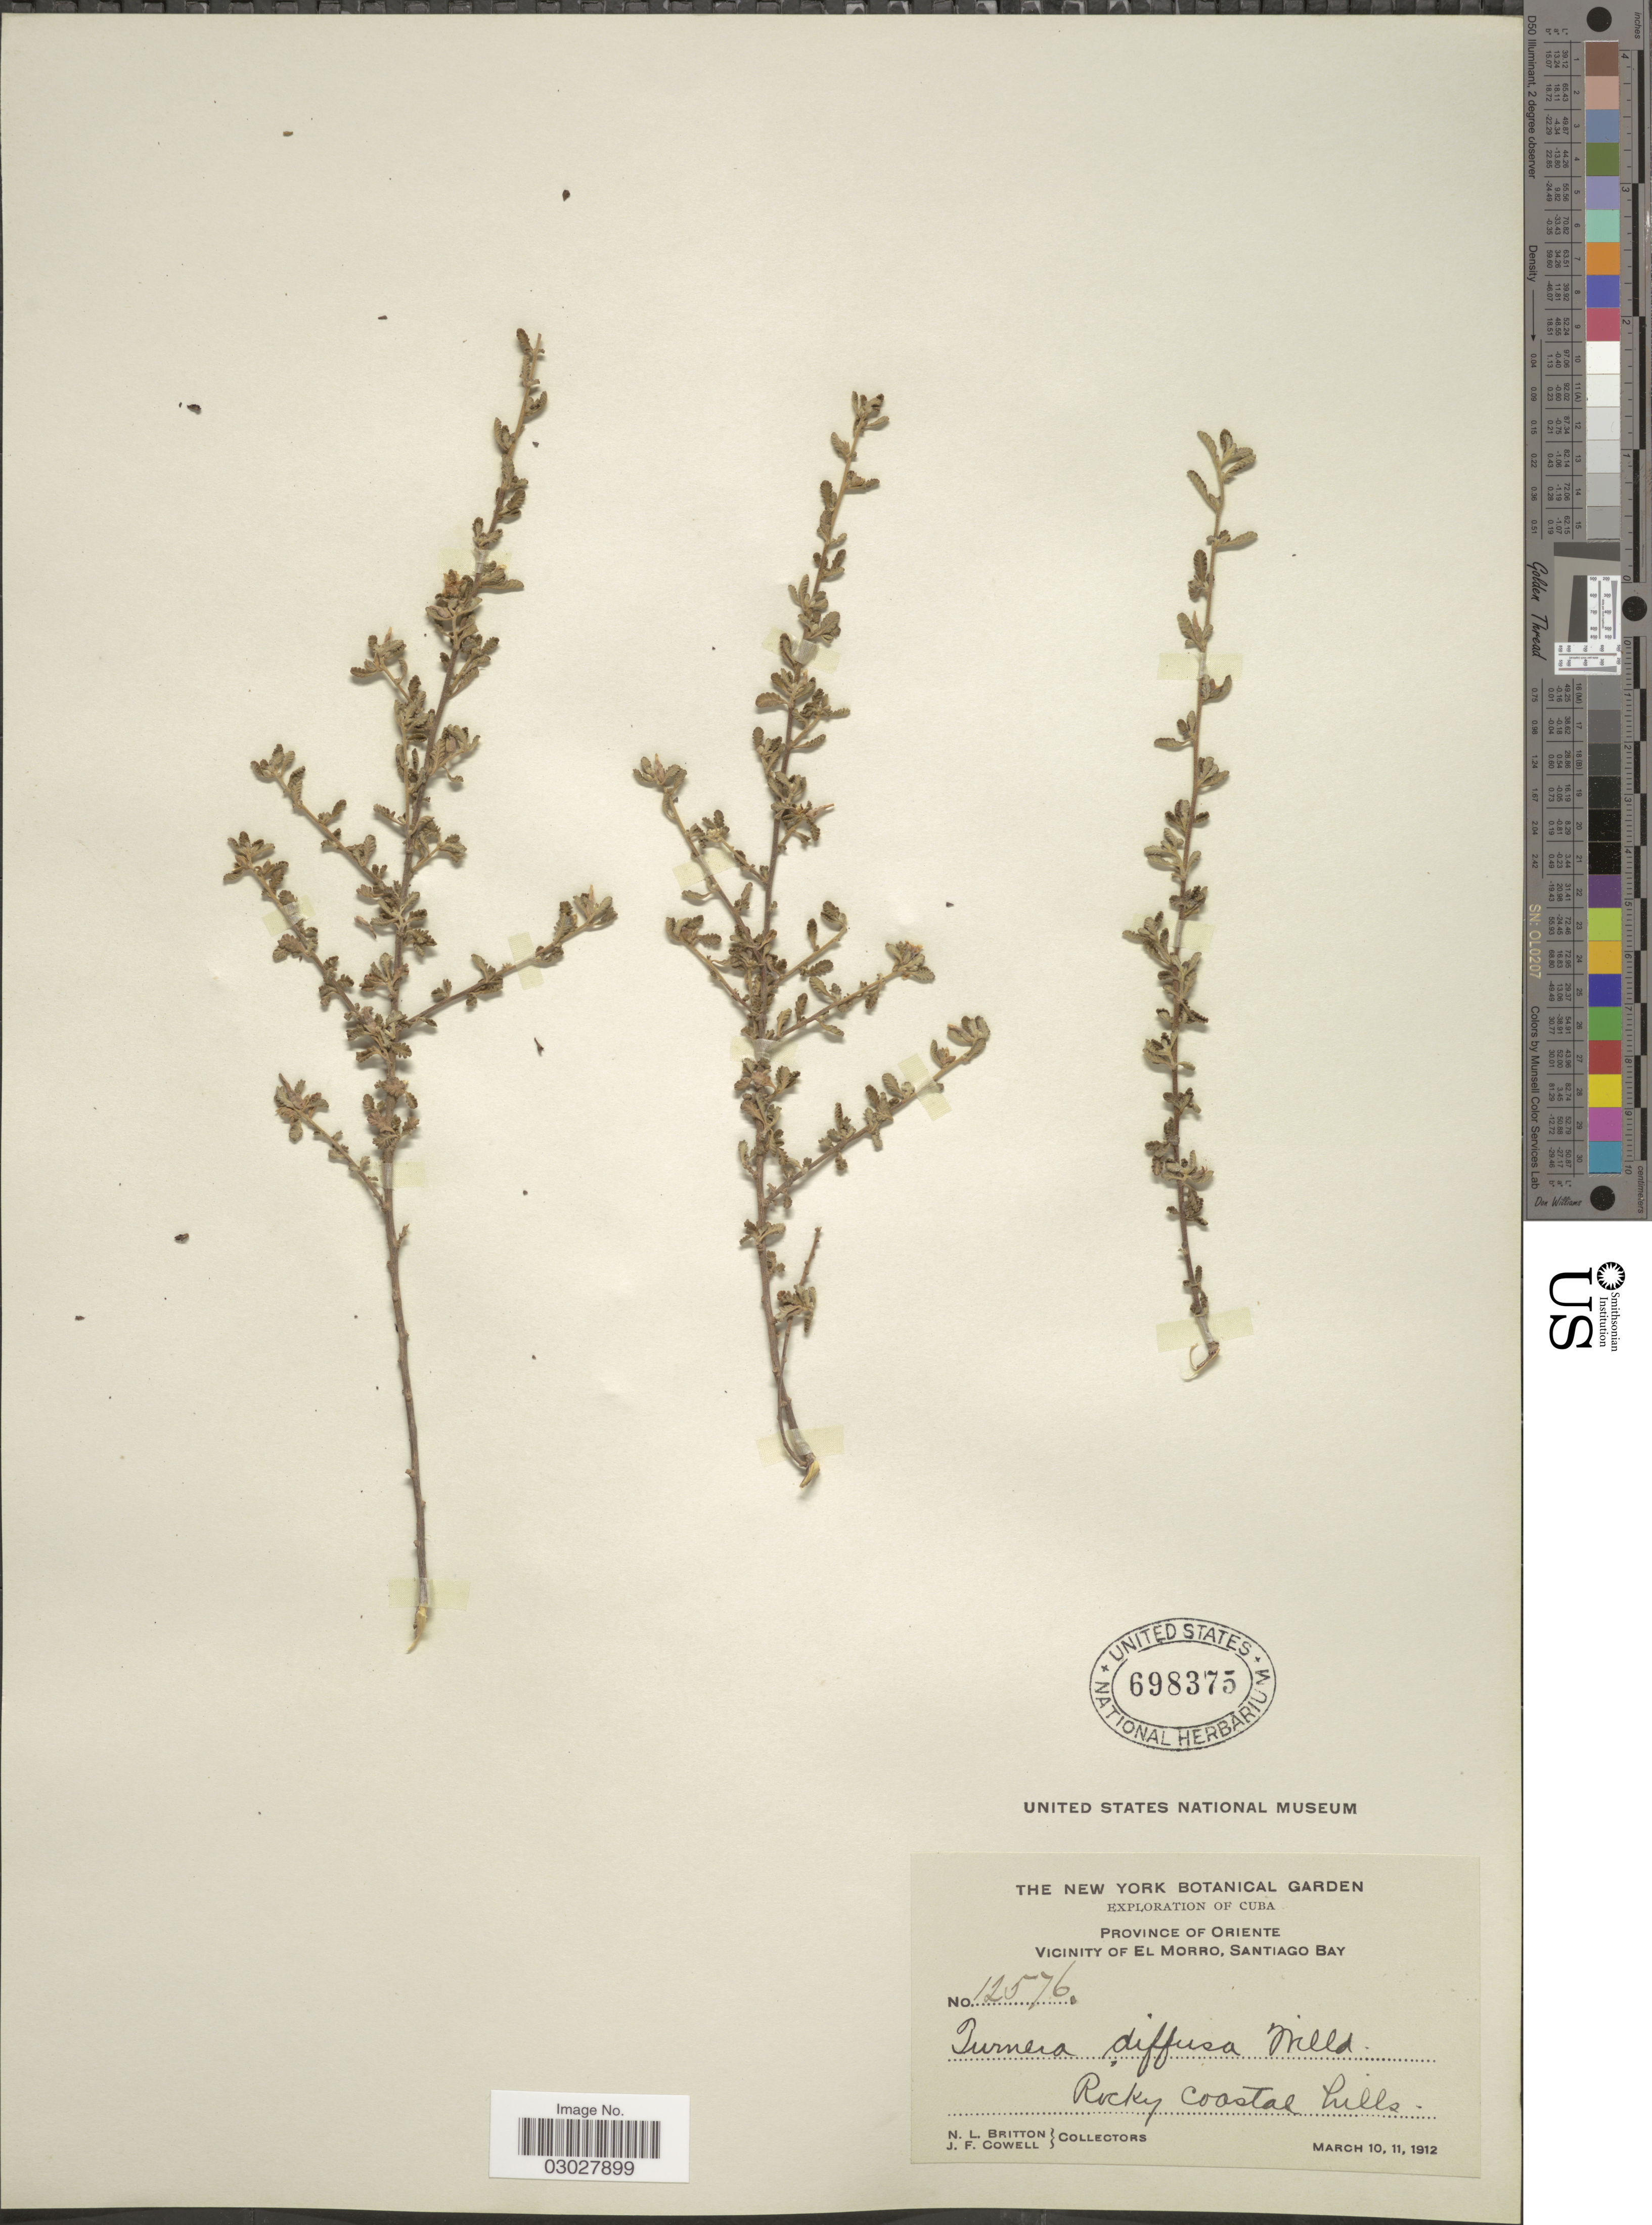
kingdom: Plantae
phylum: Tracheophyta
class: Magnoliopsida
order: Malpighiales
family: Turneraceae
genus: Turnera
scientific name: Turnera diffusa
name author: Willd. ex Schult.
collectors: N. Britton & J. F. Cowell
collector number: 12576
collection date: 1912-03-10/1912-03-11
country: Cuba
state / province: Oriente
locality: Vicinity of El Morro, Santiago Bay. Rocky coastal hills.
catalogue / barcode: US 698375